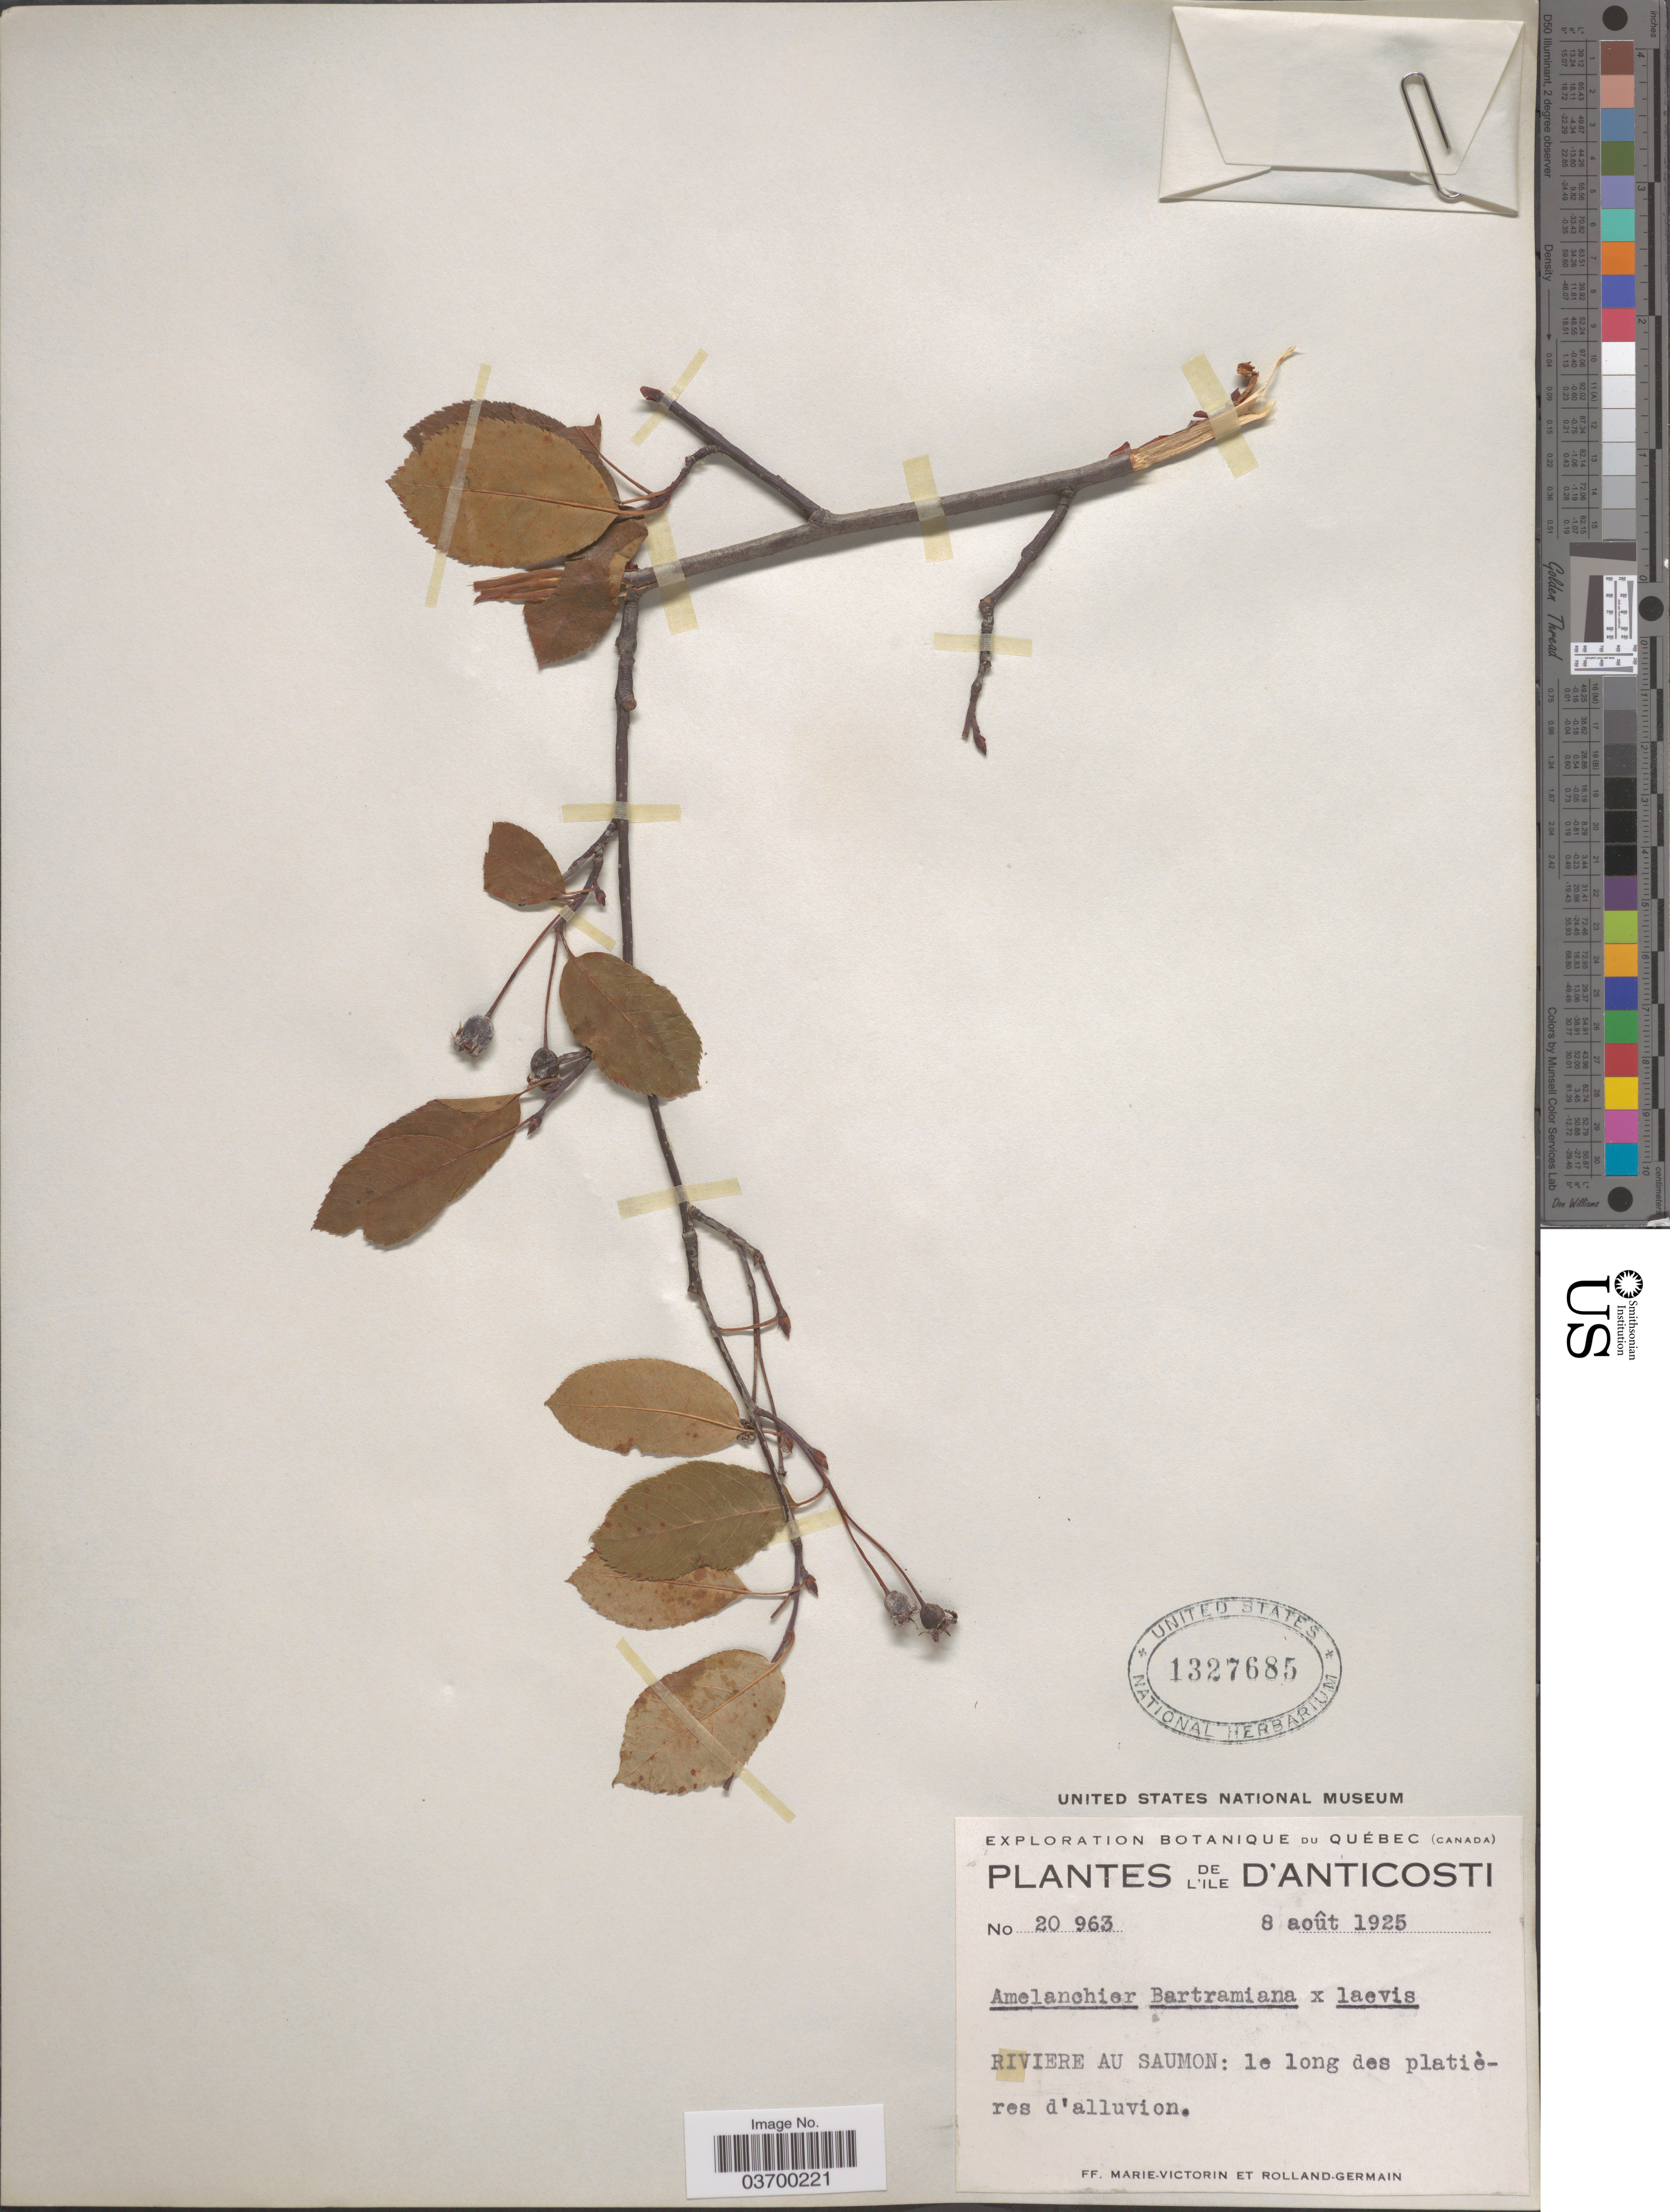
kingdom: Plantae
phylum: Tracheophyta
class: Magnoliopsida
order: Rosales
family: Rosaceae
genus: Amelanchier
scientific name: Amelanchier bartramiana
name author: (Tausch) M. Roem.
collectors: F. Marie-Victorin & Rolland-Germain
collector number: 20963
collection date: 1925-08-08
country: Canada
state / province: Quebec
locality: Isle D'Anticosti. Riviere au Saumon.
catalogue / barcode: US 1327685